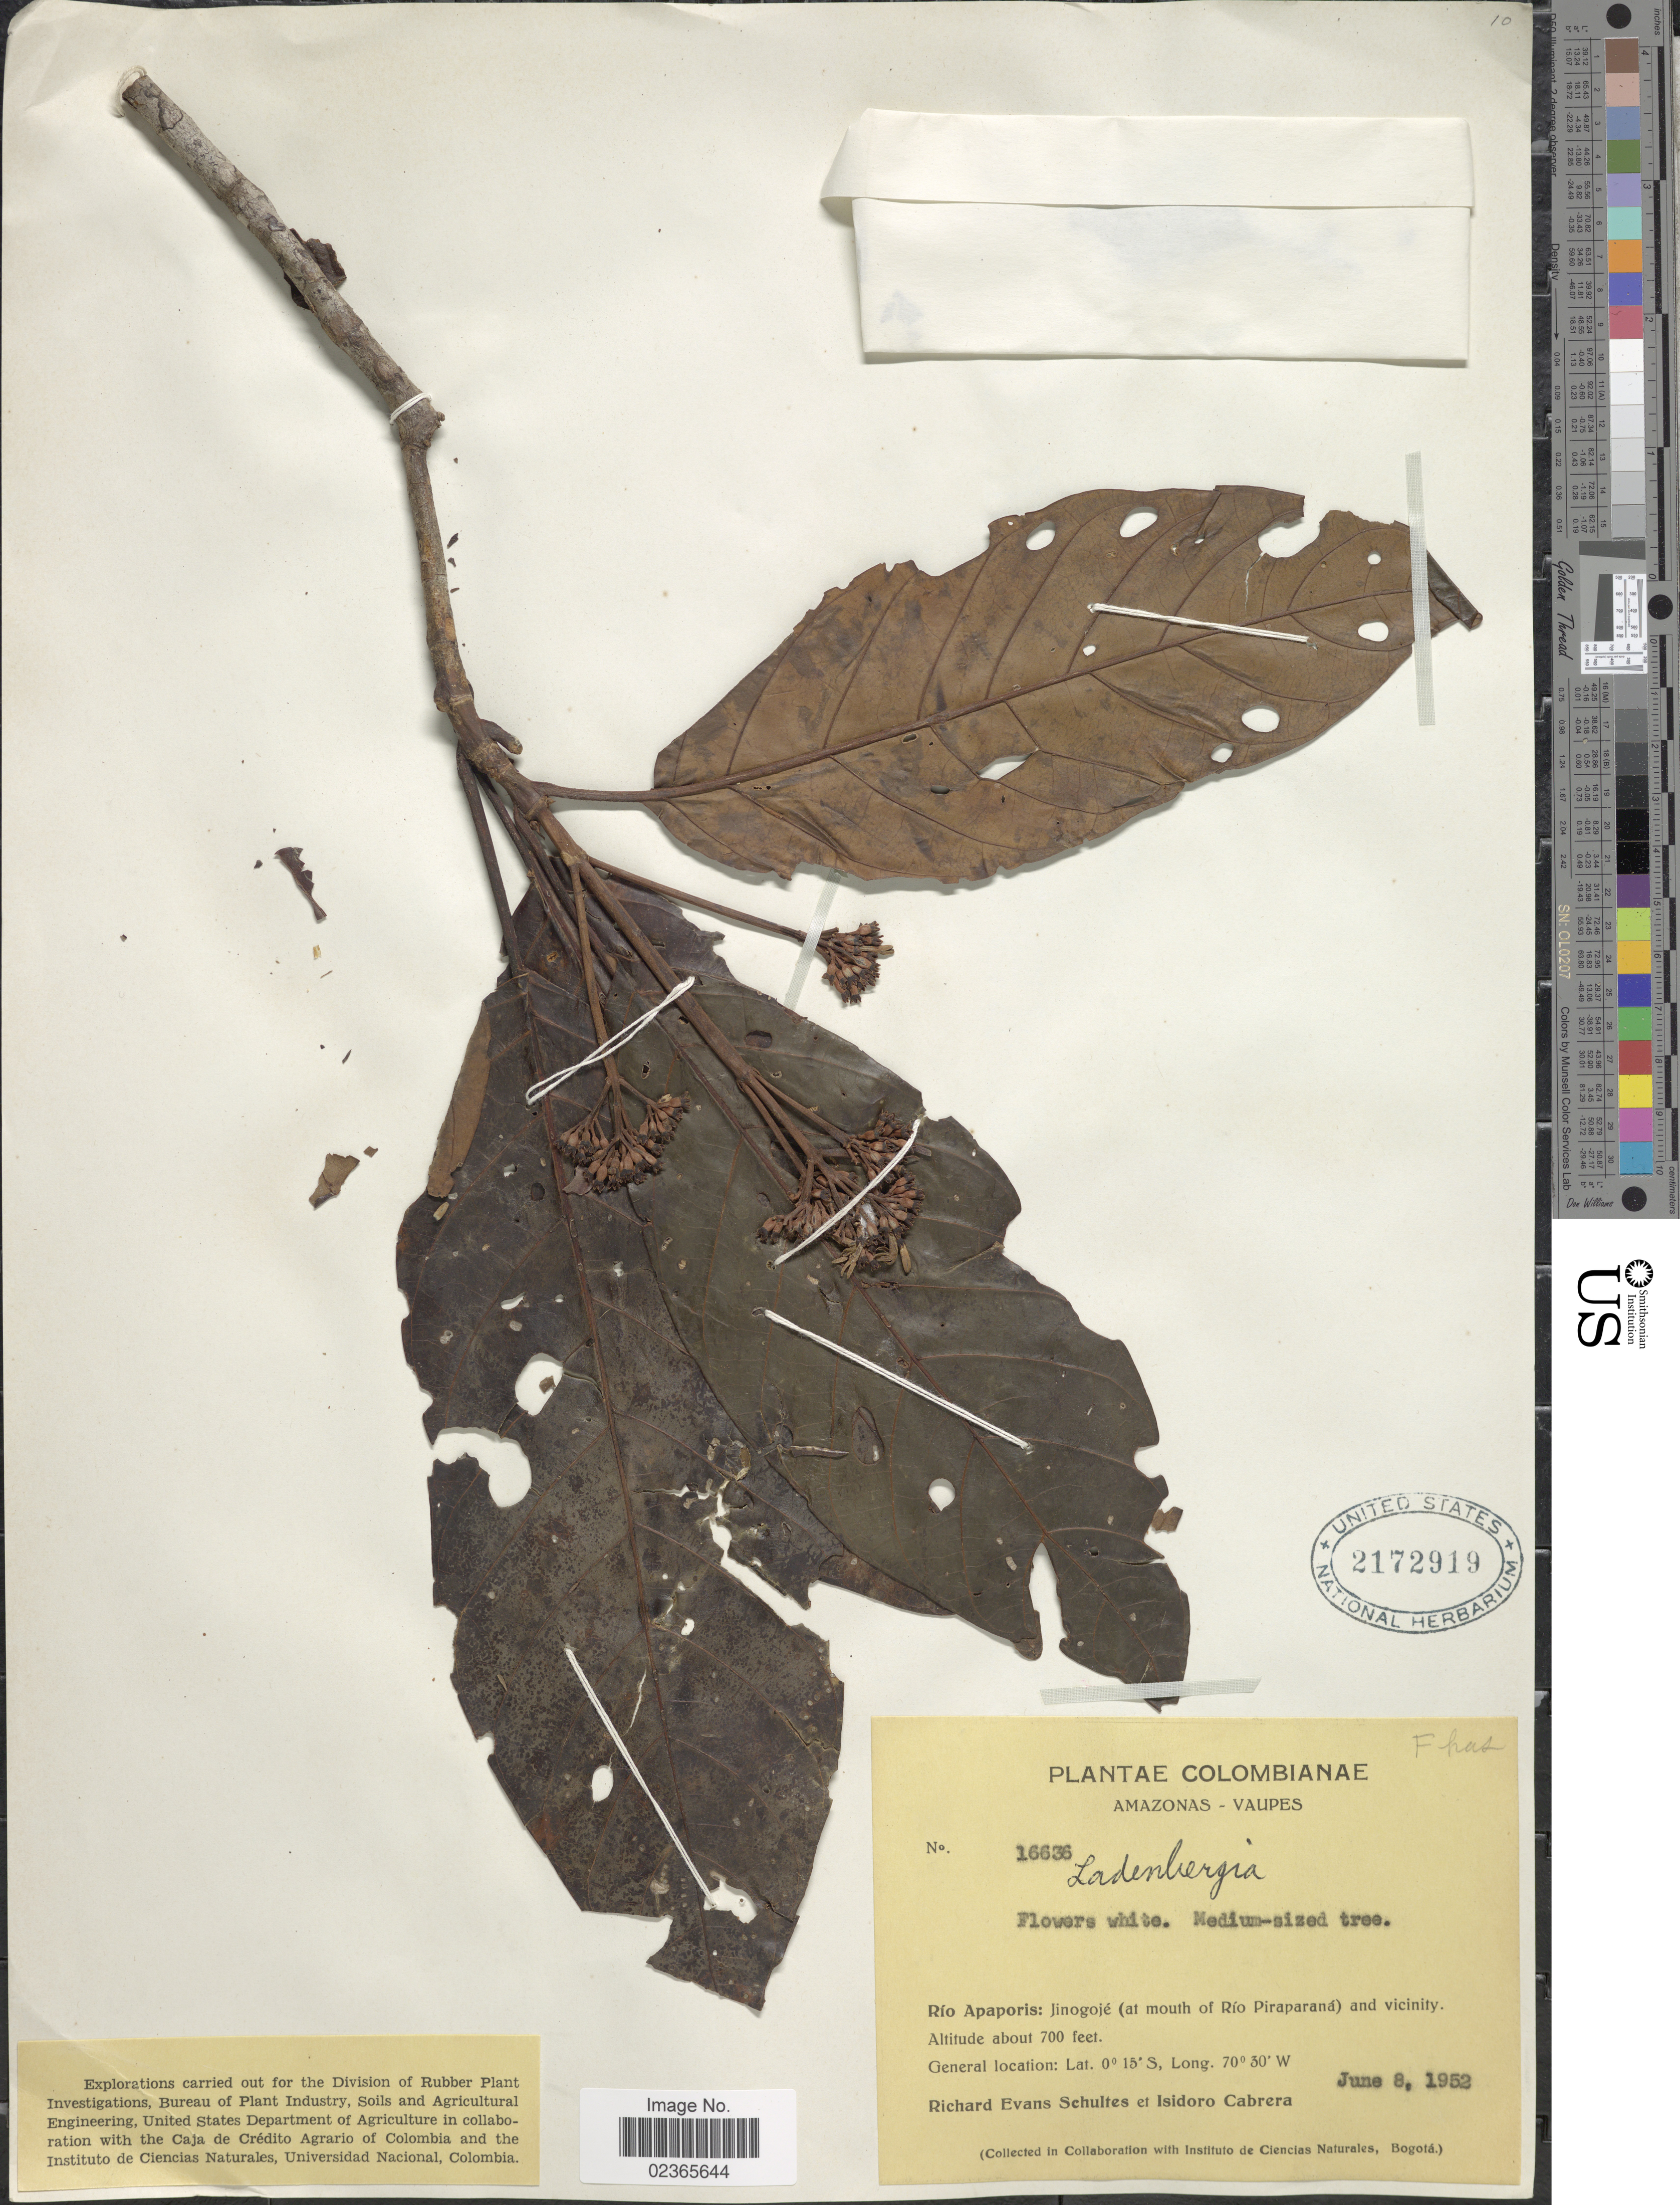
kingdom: Plantae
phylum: Tracheophyta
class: Magnoliopsida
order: Gentianales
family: Rubiaceae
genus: Ladenbergia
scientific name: Ladenbergia sp.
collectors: R. E. Schultes & I. Cabrera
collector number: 16636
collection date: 1952-06-08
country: Colombia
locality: Amazonas - Vaupes, Rio Apaporis: Jinogoje (at mouth of Rio Piraparana) and vicinity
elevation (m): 213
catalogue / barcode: US 2172919